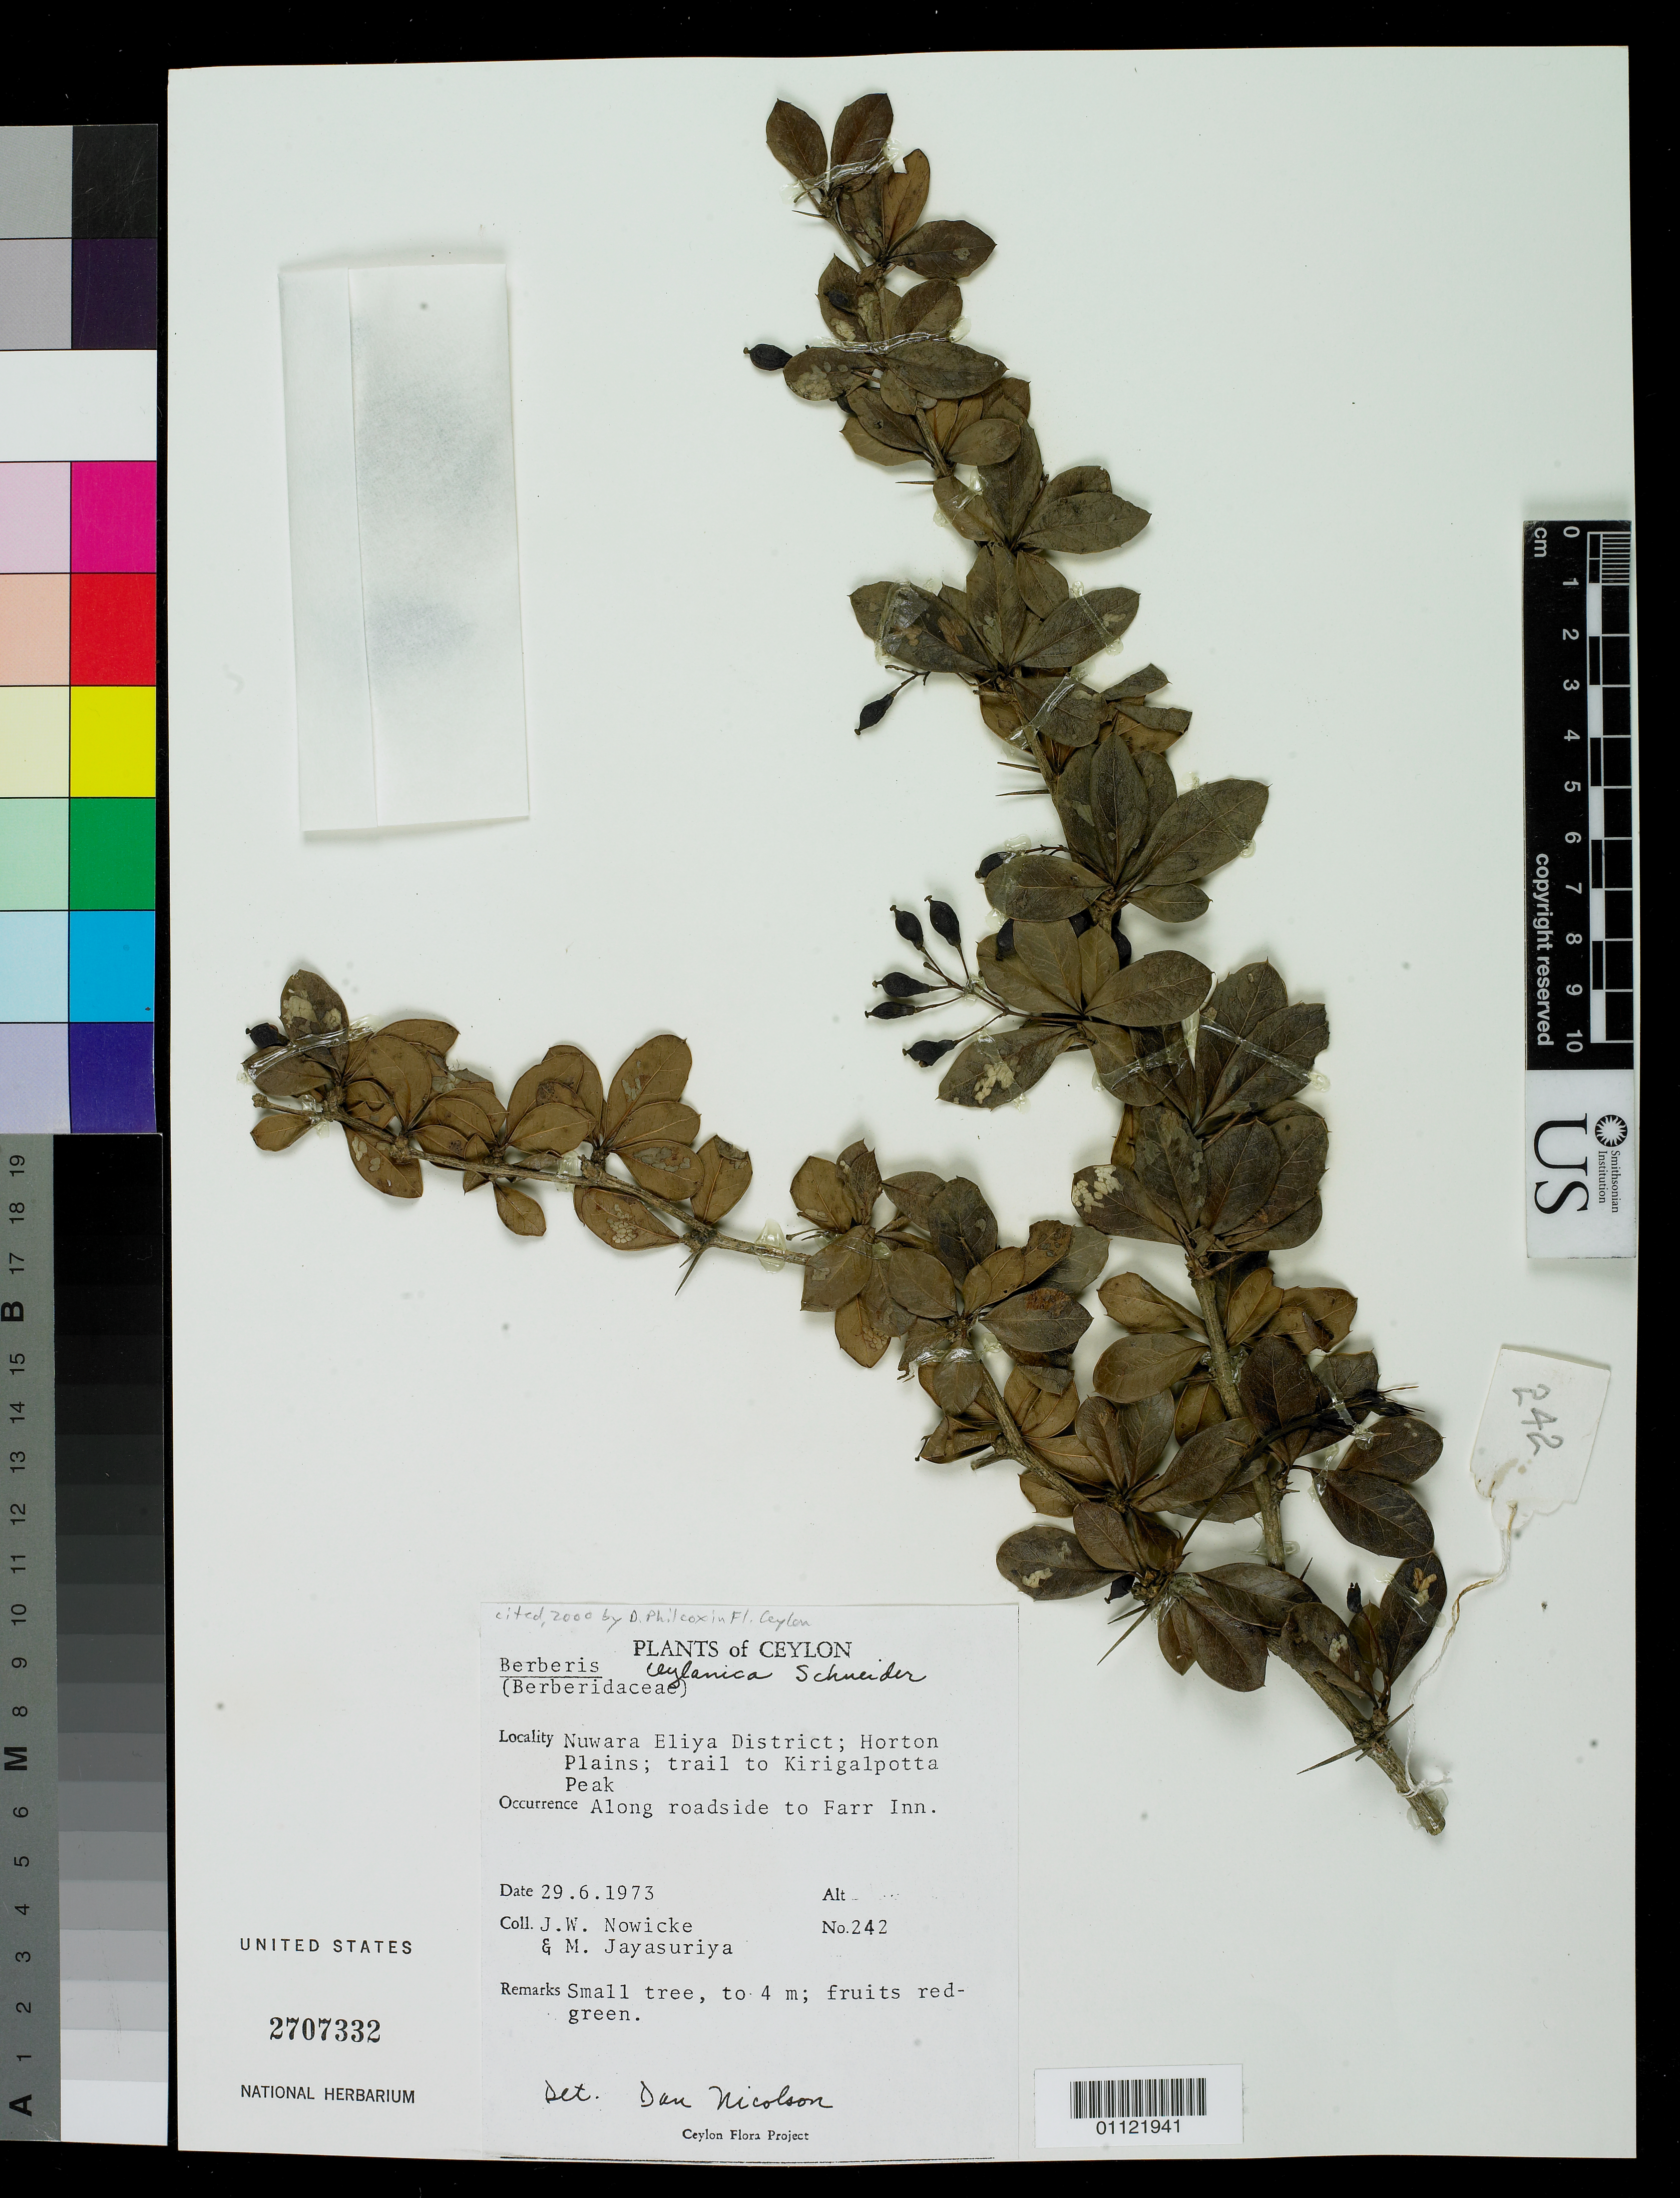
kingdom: Plantae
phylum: Tracheophyta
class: Magnoliopsida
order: Ranunculales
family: Berberidaceae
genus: Berberis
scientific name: Berberis ceylanica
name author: C.K. Schneid.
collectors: J. W. Nowicke & A. H. Jayasuriya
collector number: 242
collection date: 1973-06-29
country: Sri Lanka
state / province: Central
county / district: Nuwara Eliya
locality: Horton Plains; trail to Kirigalpotta Peak.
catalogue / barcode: US 2707332